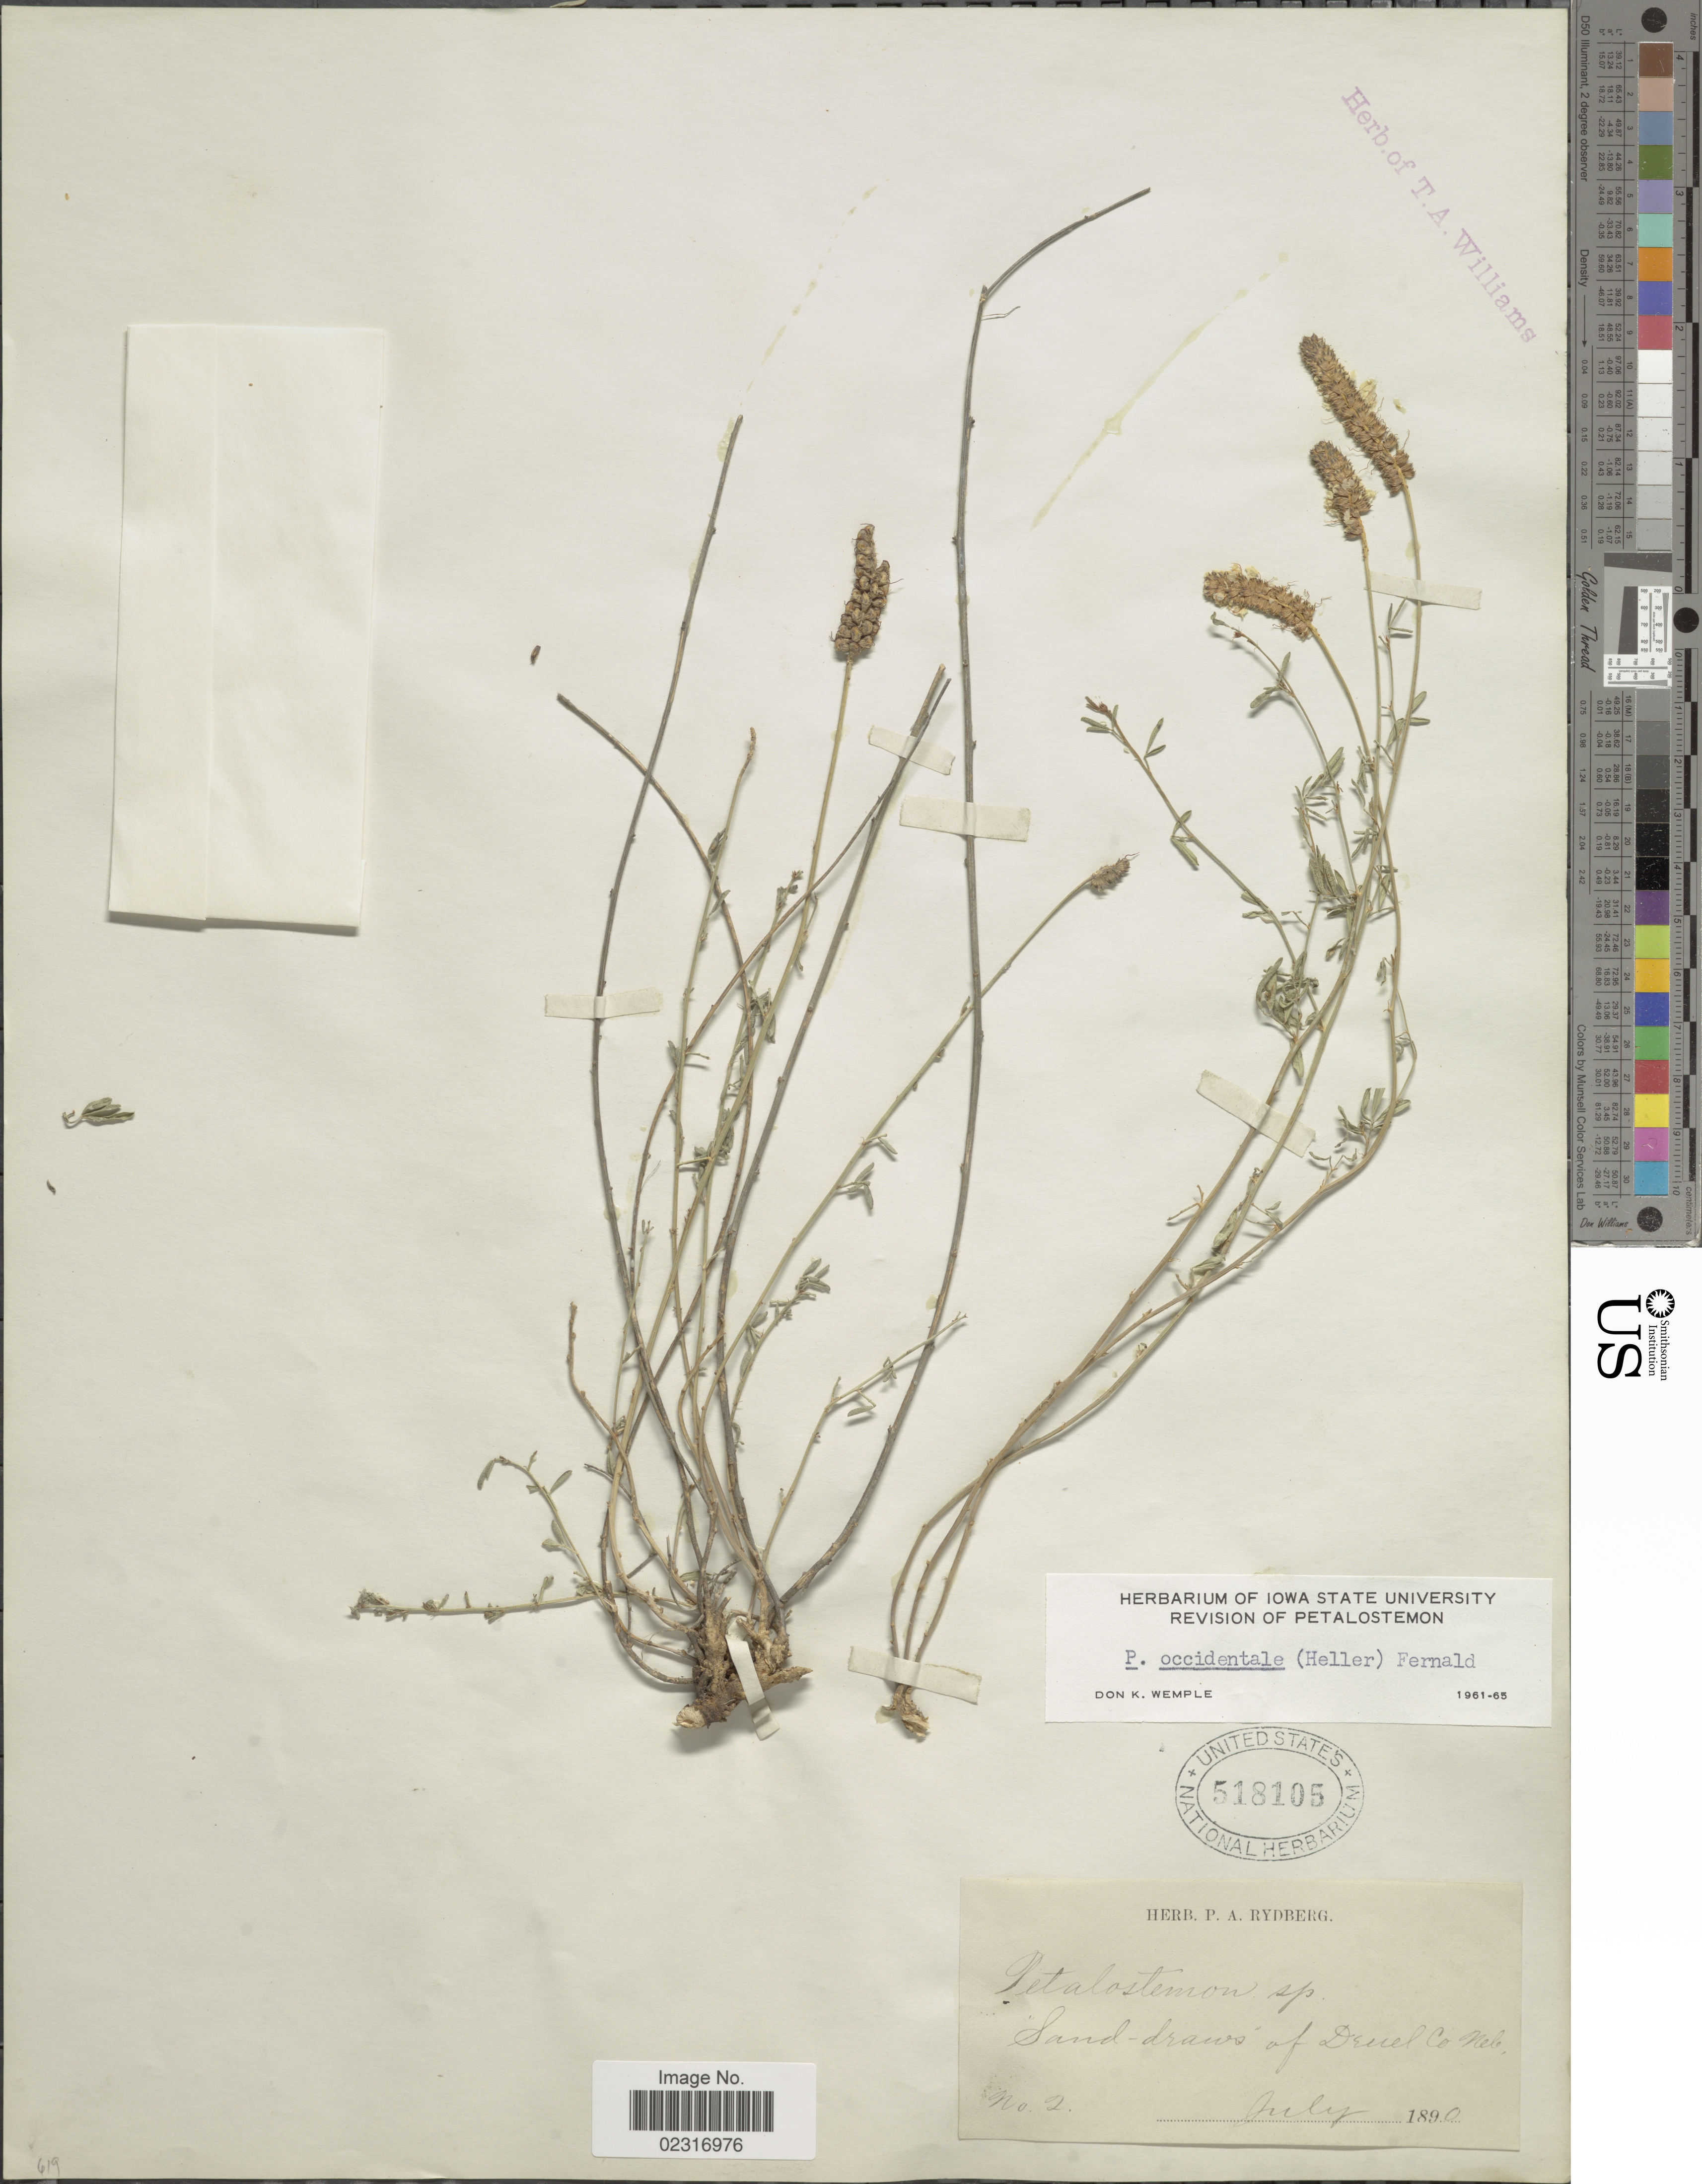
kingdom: Plantae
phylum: Tracheophyta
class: Magnoliopsida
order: Fabales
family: Fabaceae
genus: Dalea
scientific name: Dalea candida var. oligophylla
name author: (Torr) Shinners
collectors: ex herb. P. A. Rydberg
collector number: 2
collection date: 1892-07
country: United States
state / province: Nebraska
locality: Sand-draws of Denel Co. Neb.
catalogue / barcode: US 518105